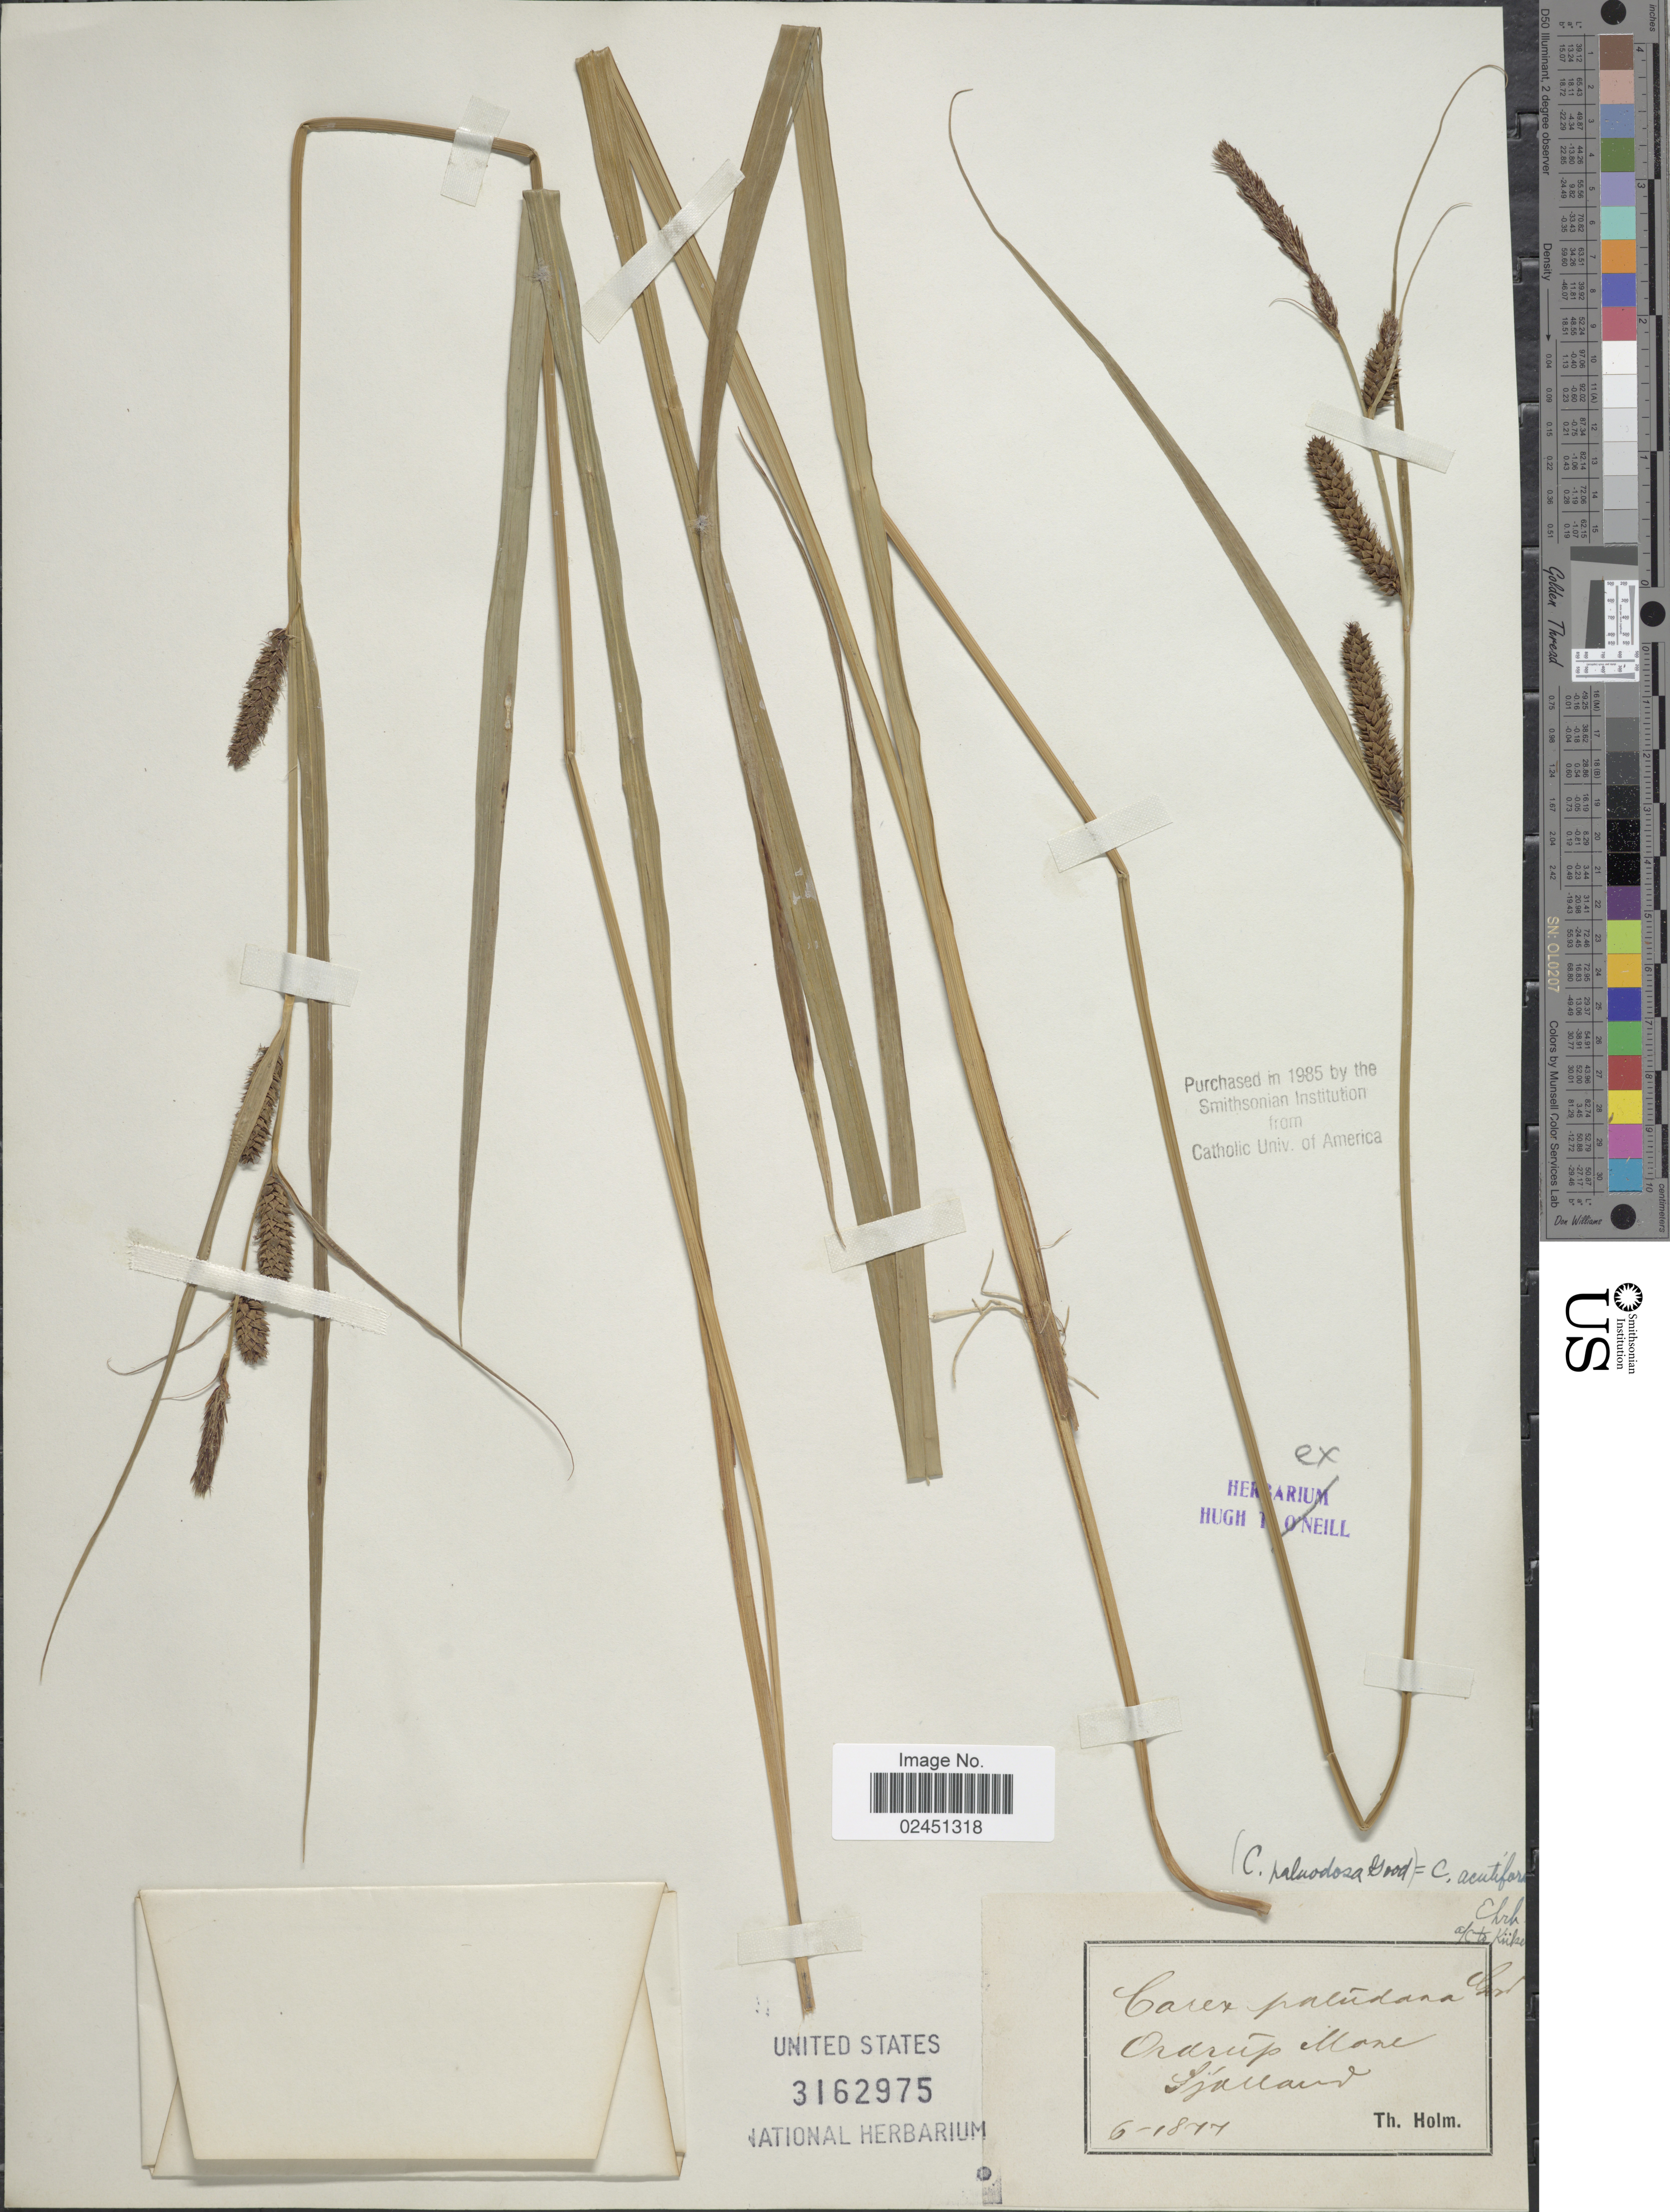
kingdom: Plantae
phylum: Tracheophyta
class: Liliopsida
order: Poales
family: Cyperaceae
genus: Carex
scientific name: Carex acutiformis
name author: Ehrh.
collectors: T. Holm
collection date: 1877-06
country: Denmark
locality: Orarup Mone, Sjalland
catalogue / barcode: US 3162975